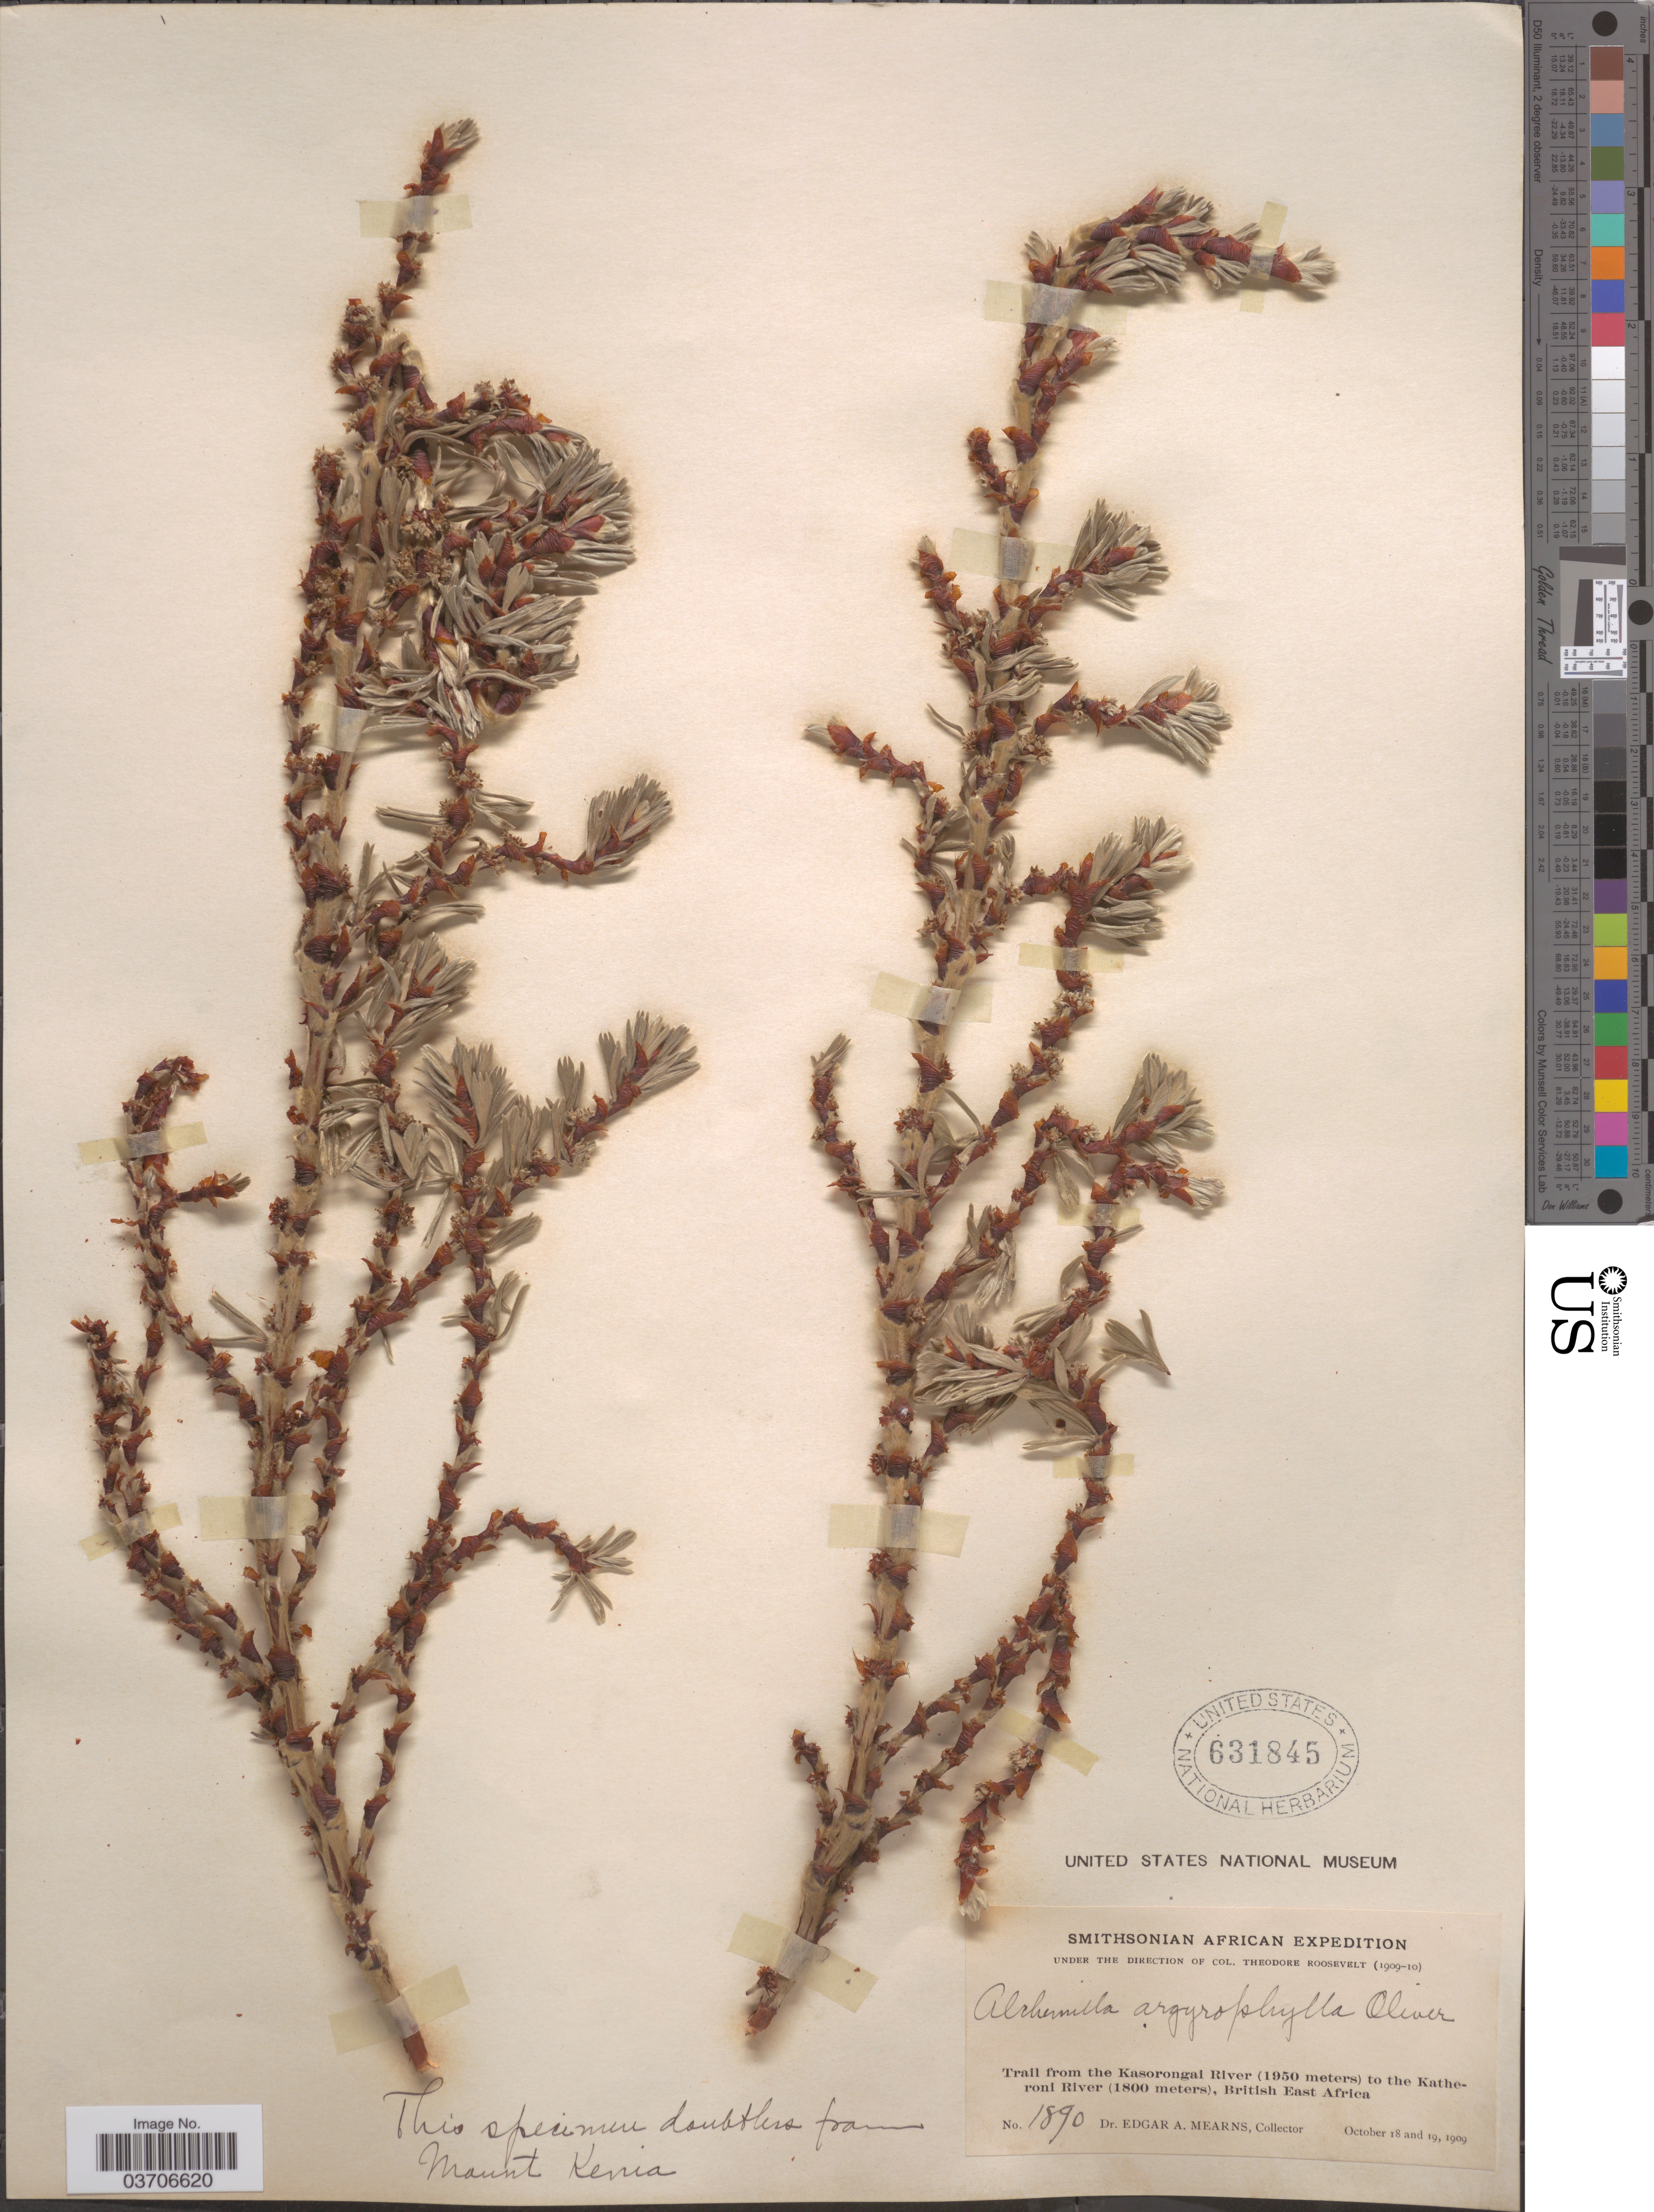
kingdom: Plantae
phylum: Tracheophyta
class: Magnoliopsida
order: Rosales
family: Rosaceae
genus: Alchemilla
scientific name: Alchemilla argyrophylla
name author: Oliv.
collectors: E. A. Mearns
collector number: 1890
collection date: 1909-10-18/1909-10-19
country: Kenya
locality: Trail from the Kasorongai River to the Katheroni River, British East Africa.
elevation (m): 1800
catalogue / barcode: US 631845